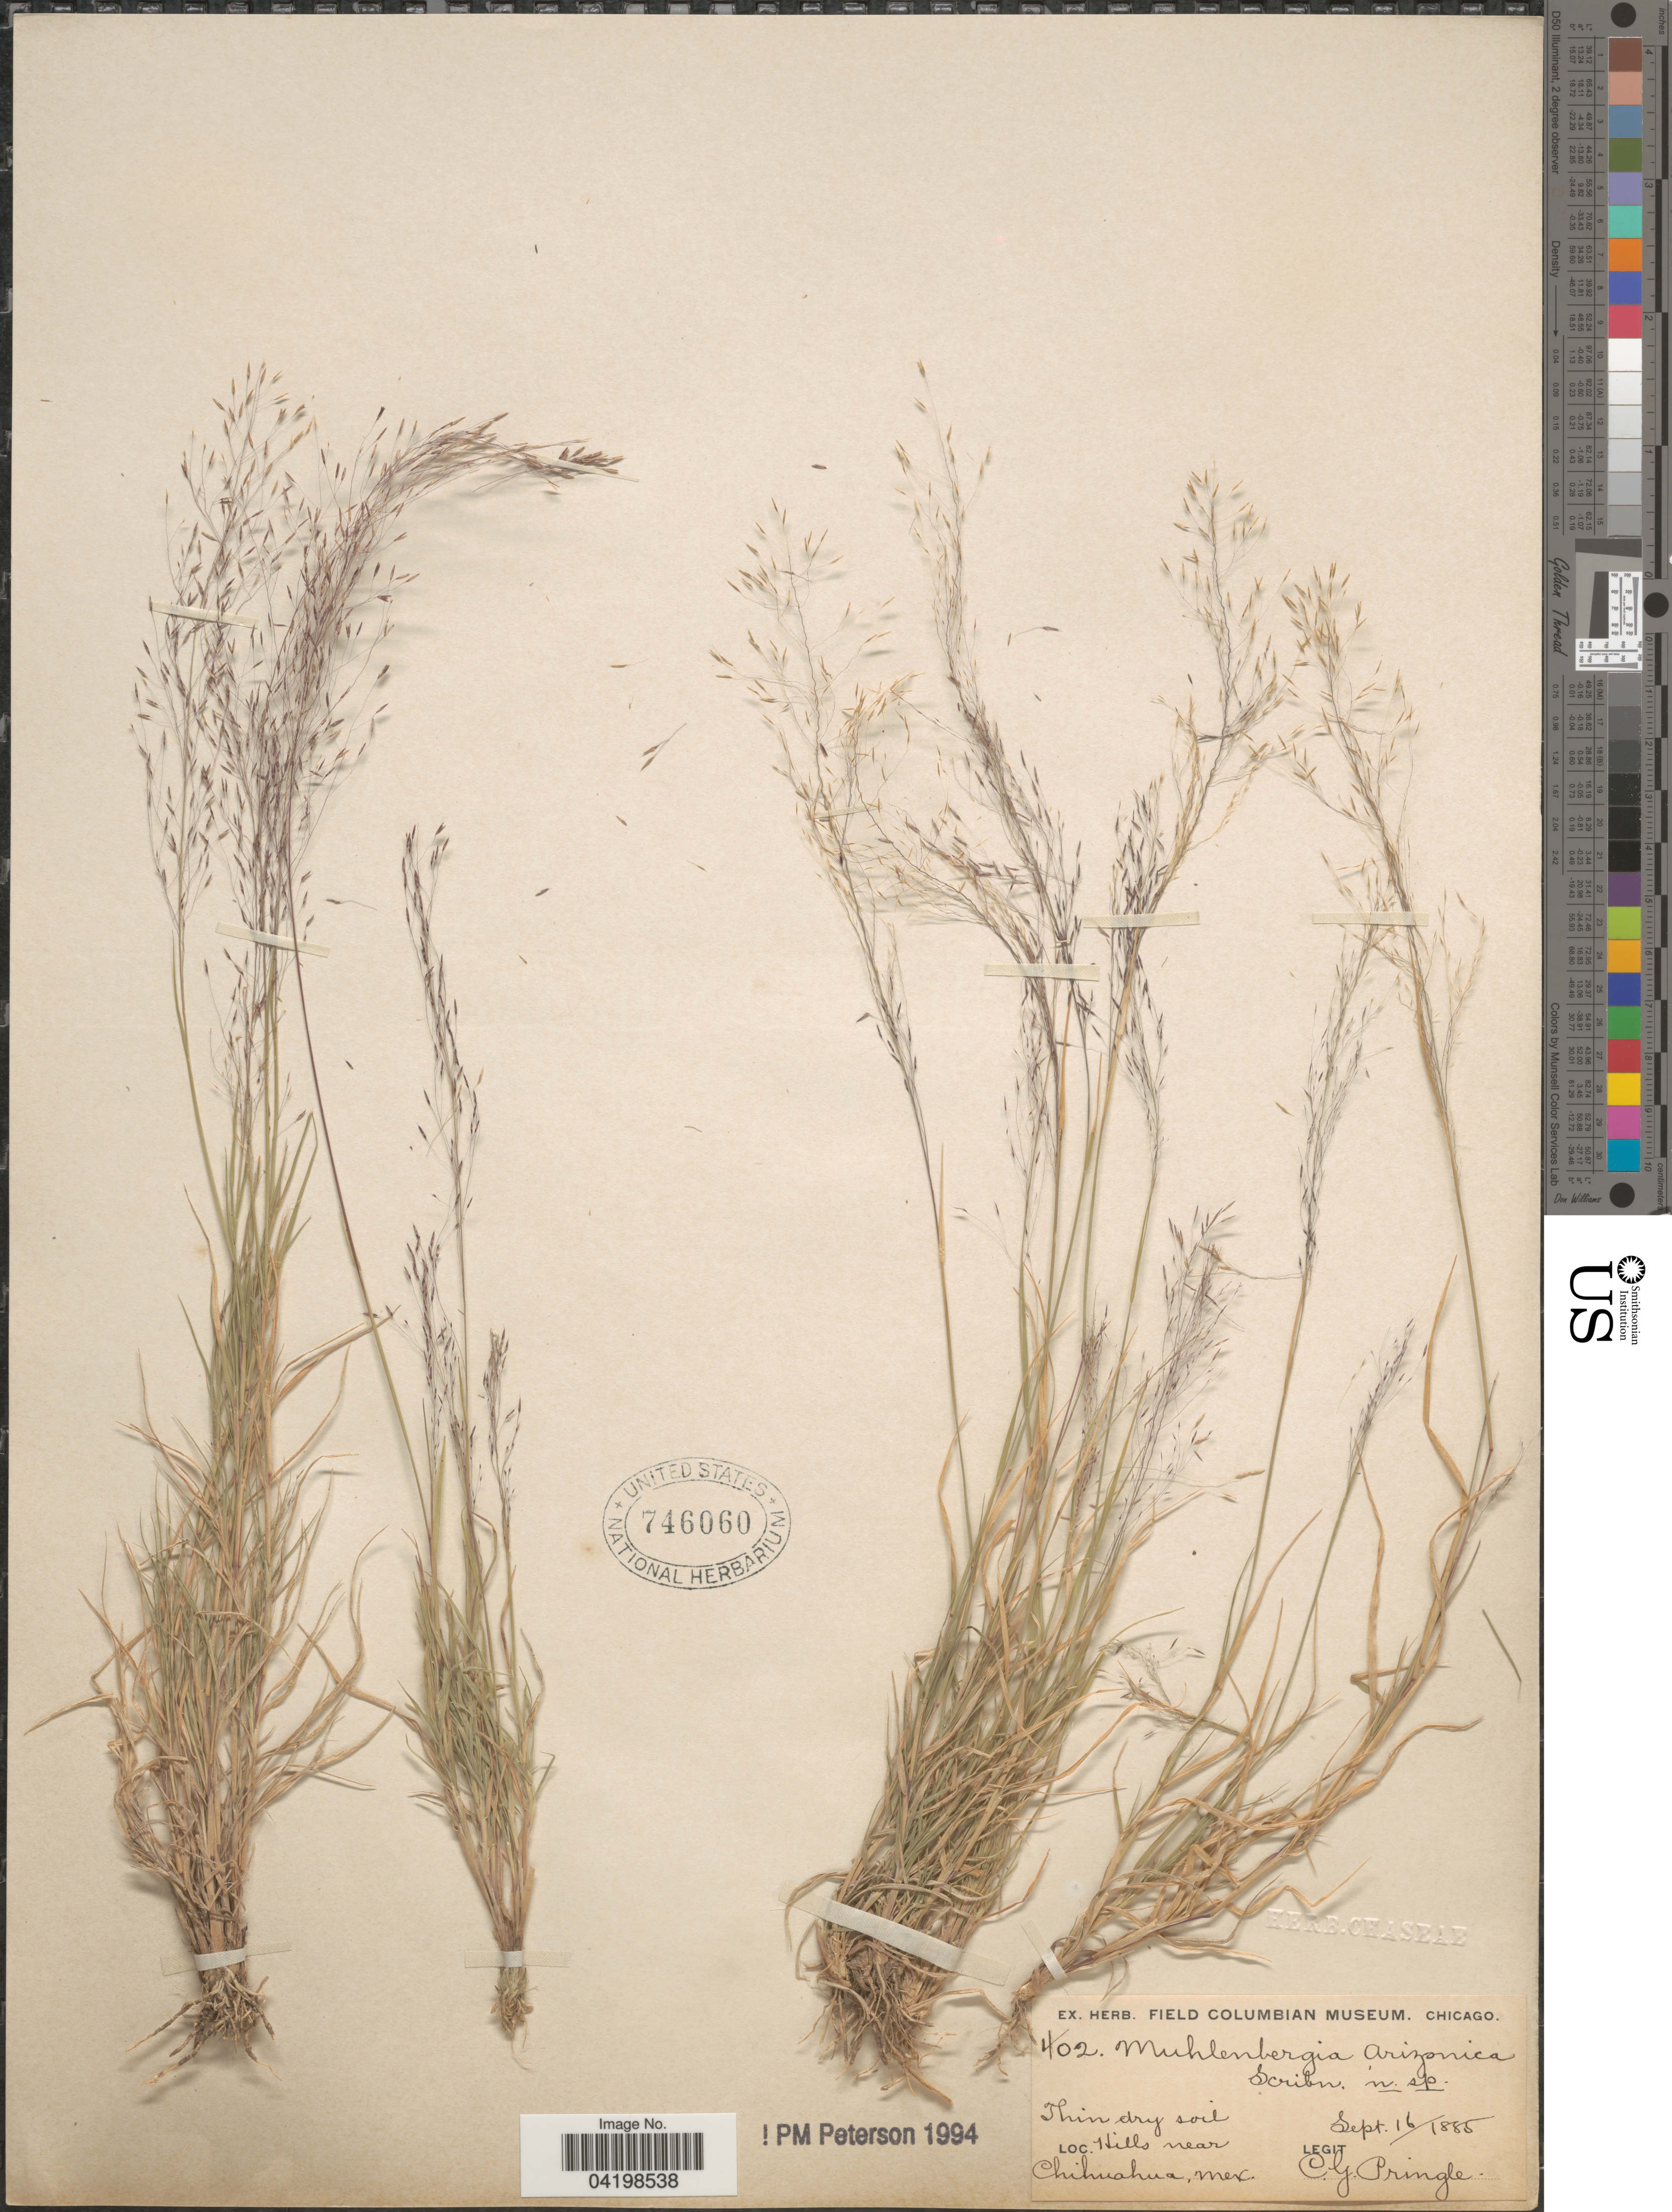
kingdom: Plantae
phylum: Tracheophyta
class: Liliopsida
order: Poales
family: Poaceae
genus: Muhlenbergia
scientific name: Muhlenbergia arizonica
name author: Scribn.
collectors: C. G. Pringle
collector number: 402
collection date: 1885-09-16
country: Mexico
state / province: Chihuahua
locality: Hills near Chihuahua.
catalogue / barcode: US 746060